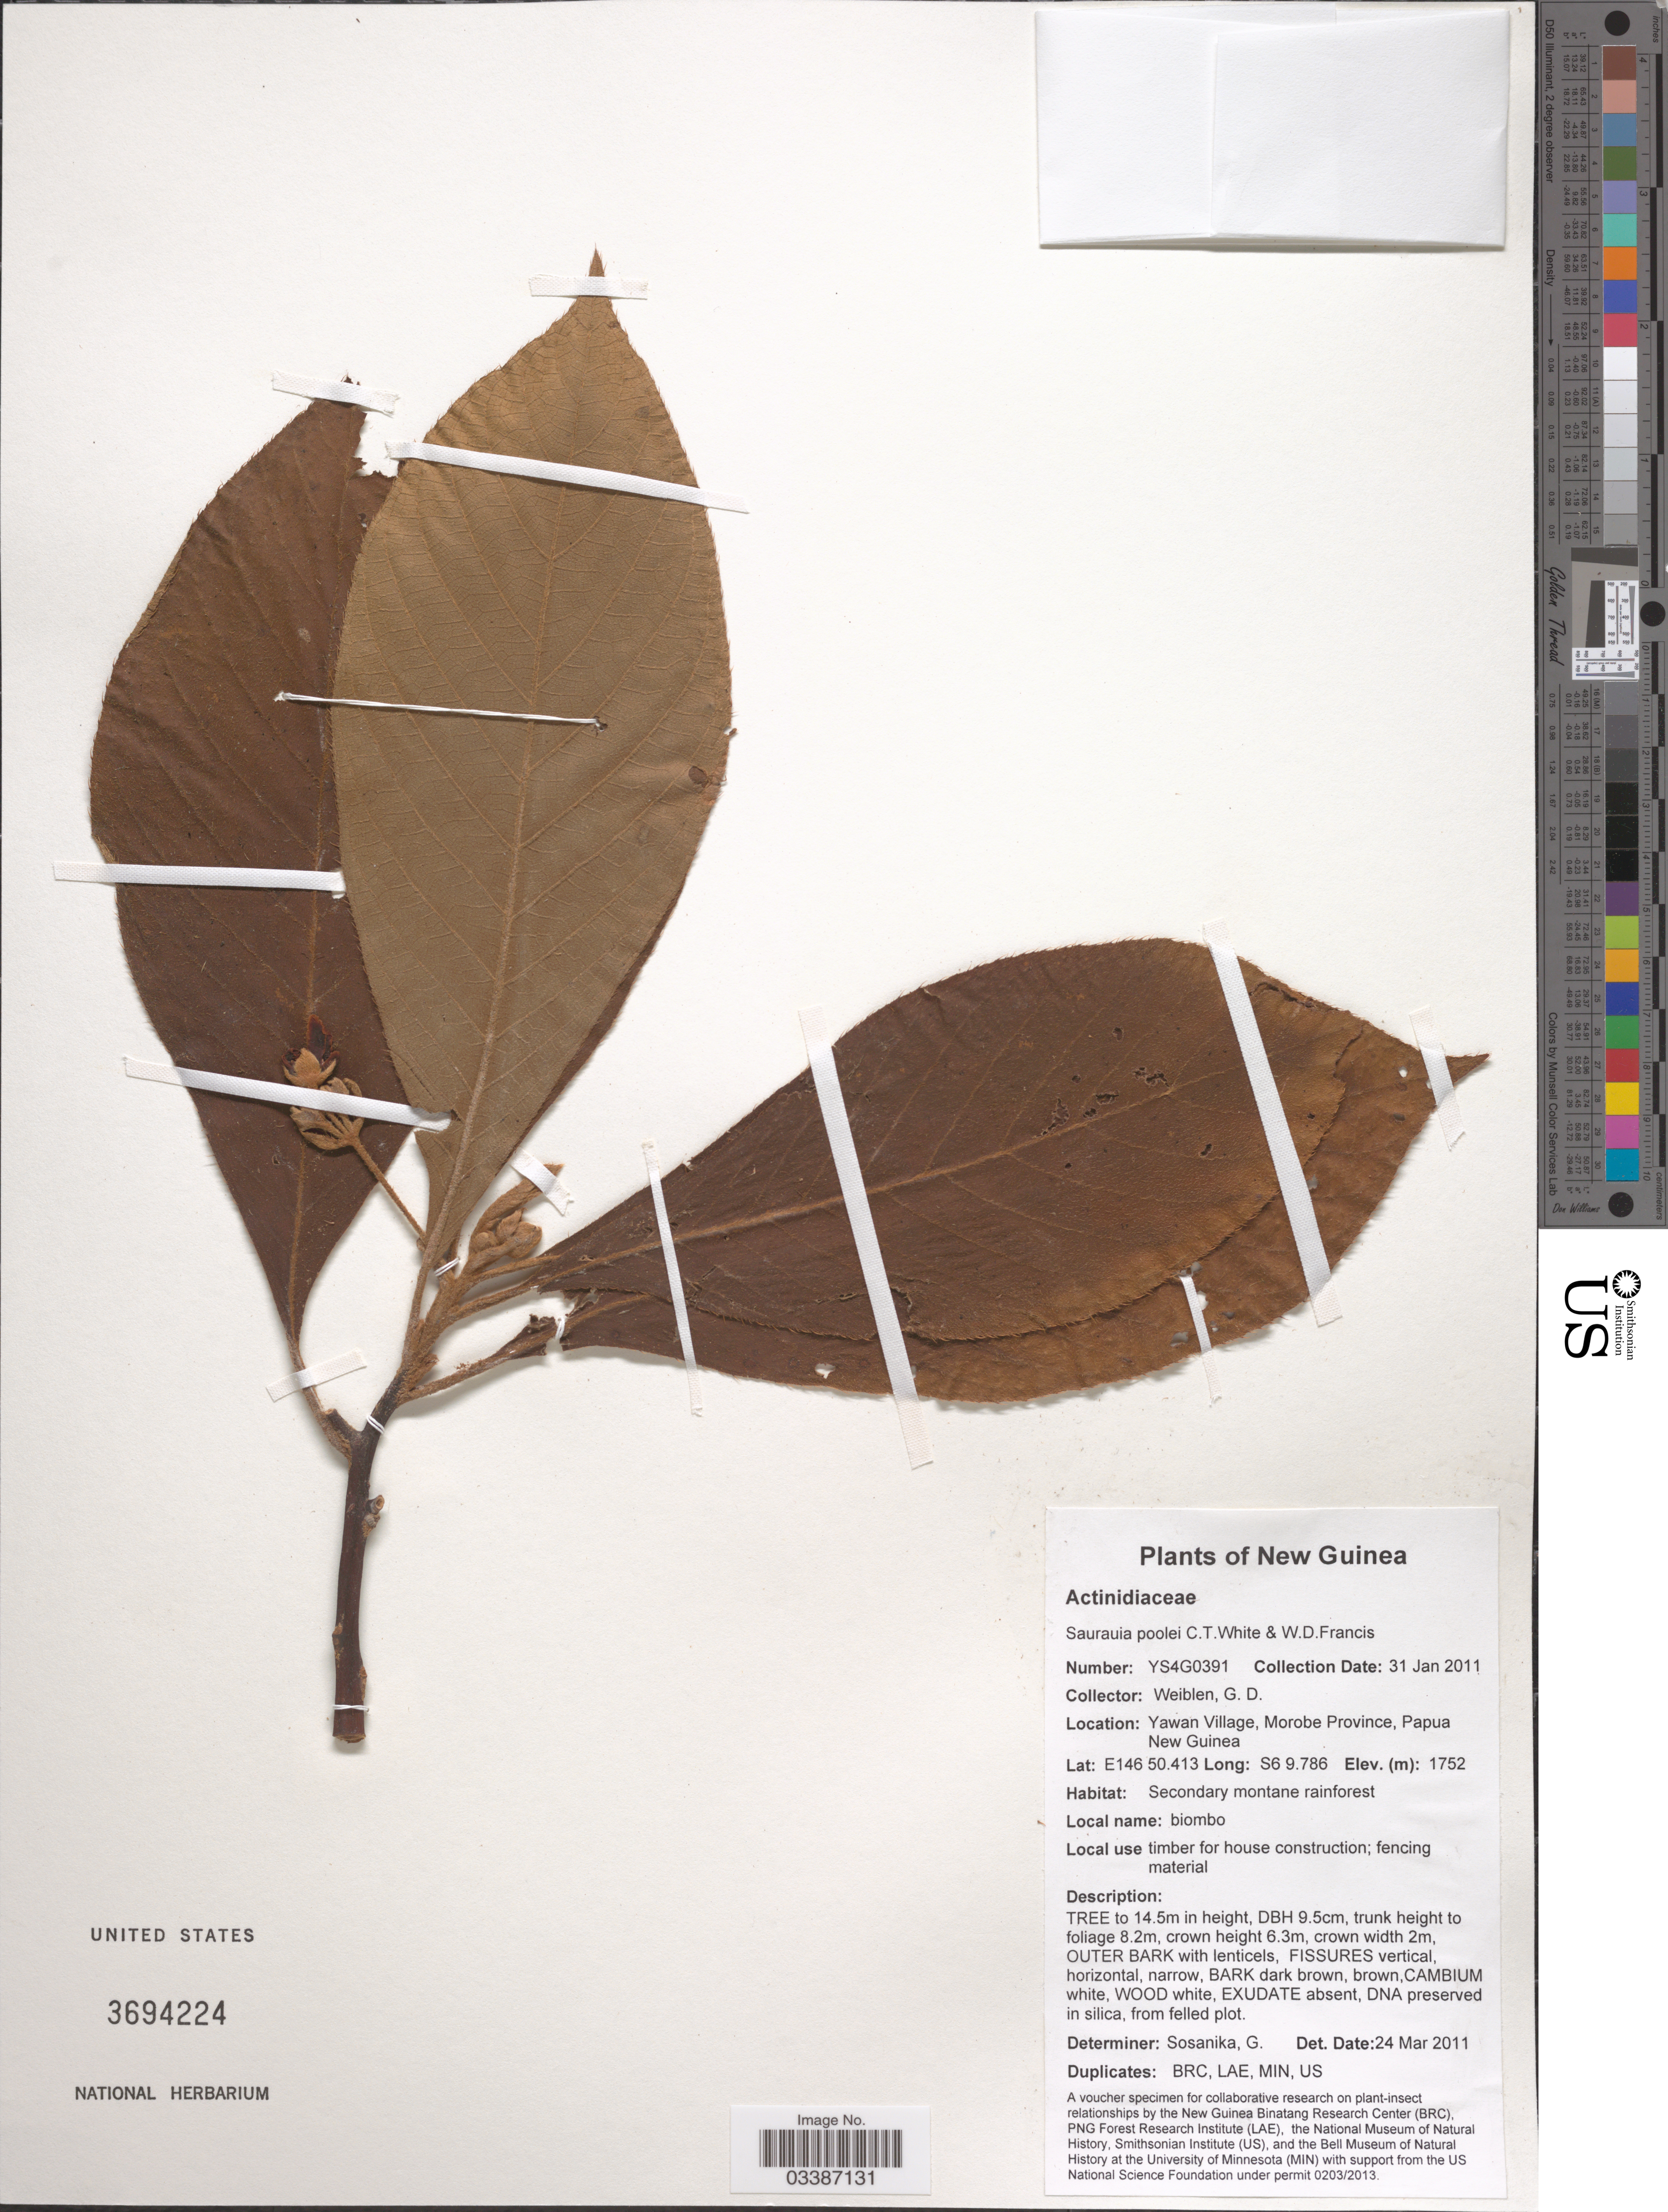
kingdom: Plantae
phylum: Tracheophyta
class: Magnoliopsida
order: Ericales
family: Actinidiaceae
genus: Saurauia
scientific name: Saurauia poolei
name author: C.T. White & W.D. Francis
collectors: G. D. Weiblen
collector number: YS4G0391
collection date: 2011-01-31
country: Papua New Guinea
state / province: Morobe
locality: New Guinea. Yawan Village.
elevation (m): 1752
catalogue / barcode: US 3694224